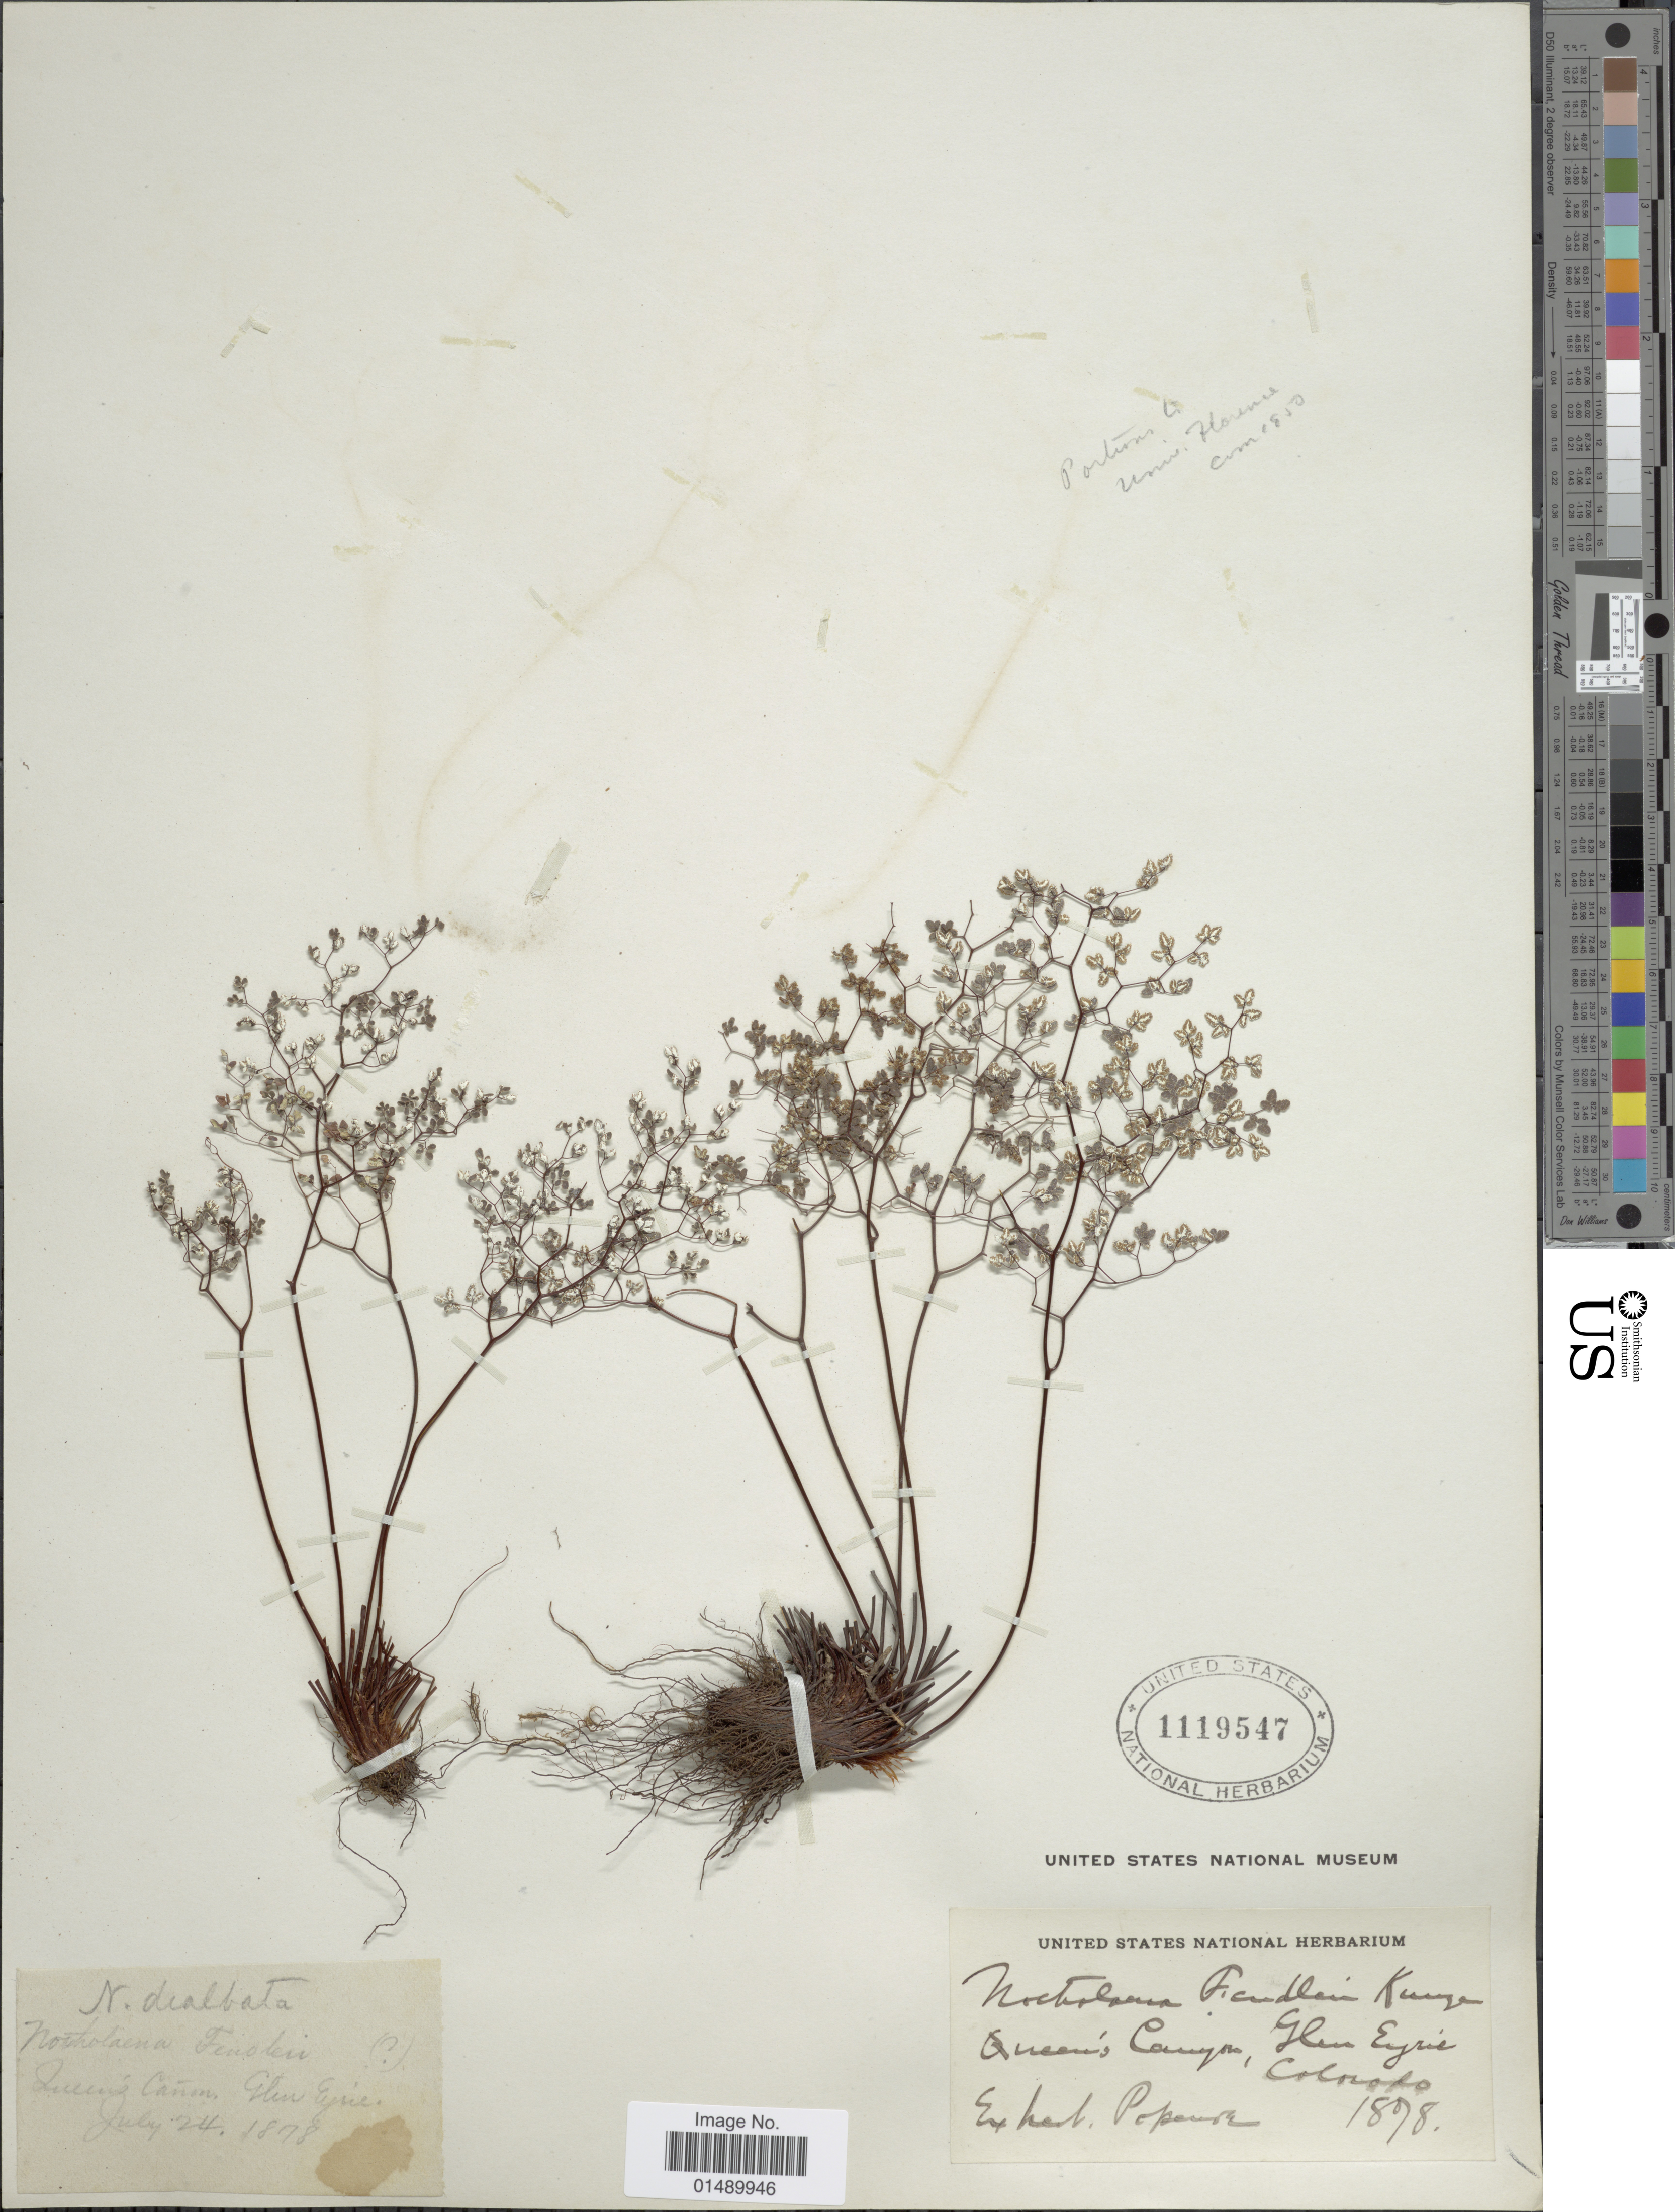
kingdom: Plantae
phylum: Tracheophyta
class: Polypodiopsida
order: Polypodiales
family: Pteridaceae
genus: Argyrochosma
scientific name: Argyrochosma fendleri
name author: (Kunze) Windham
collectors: E. Popenoe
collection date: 1878-07-24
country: United States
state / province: Colorado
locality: Colorado, Queens Canyon, Glen Eyire.s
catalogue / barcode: US 1119547